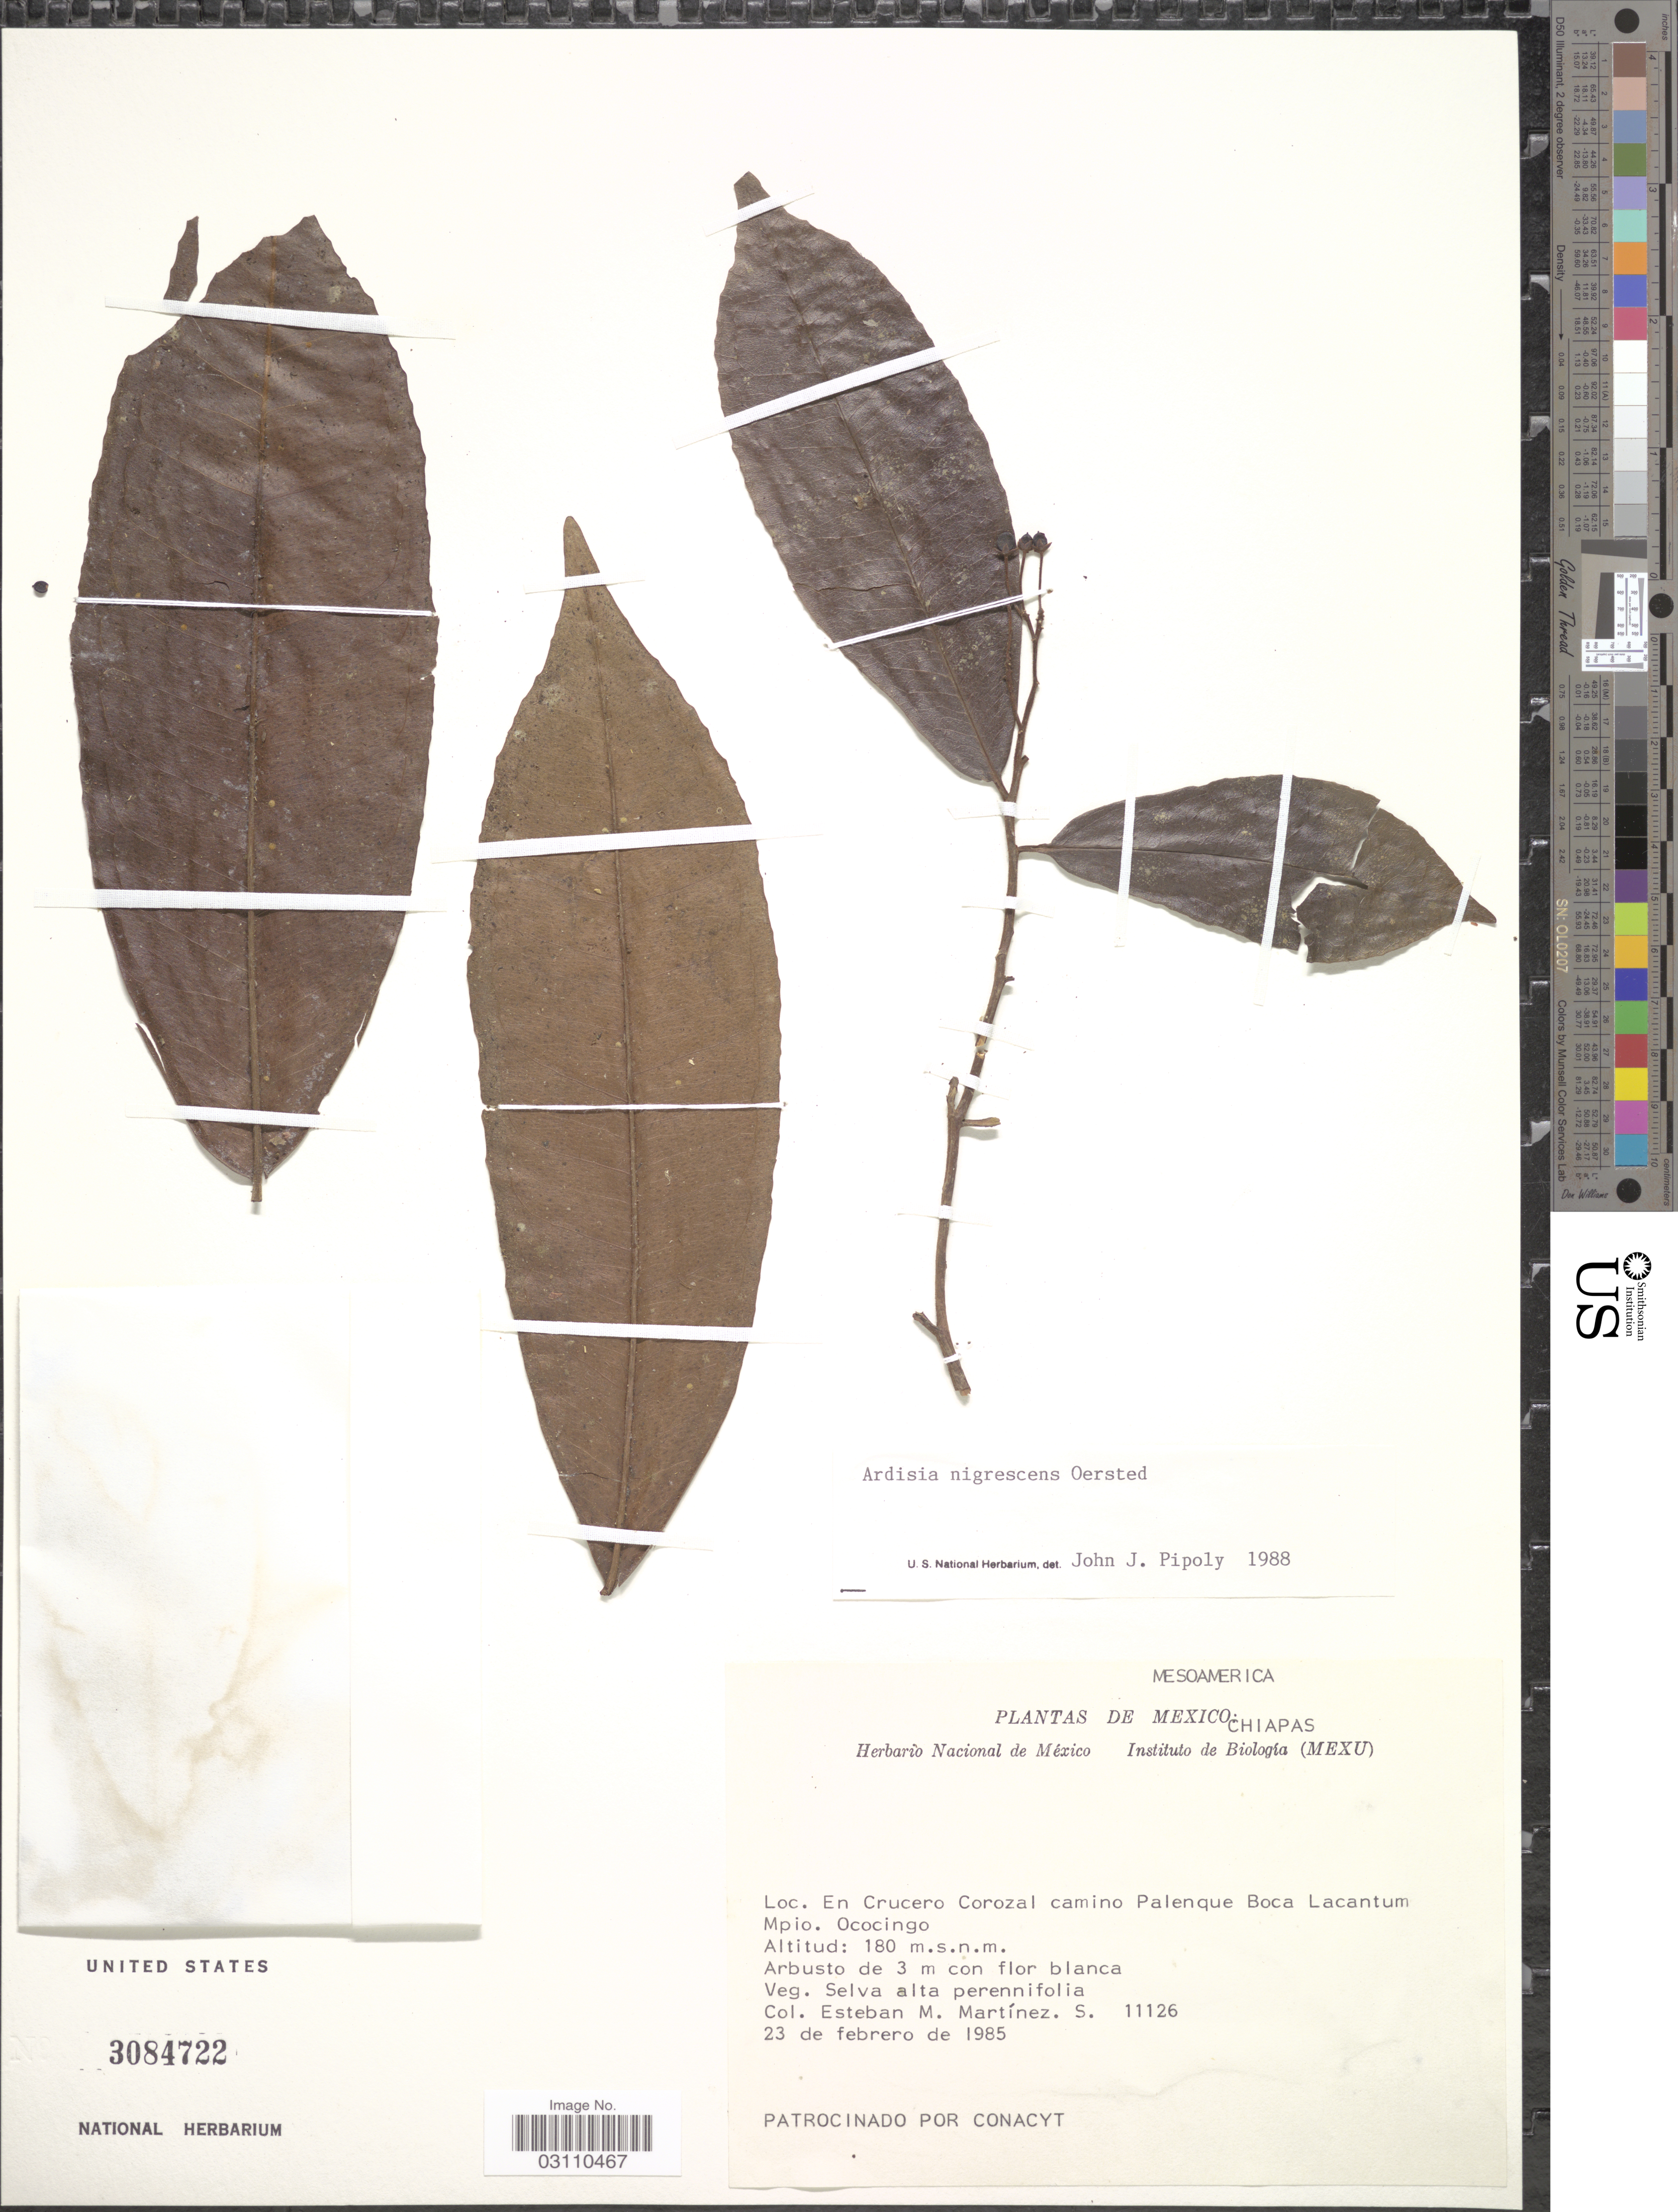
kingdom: Plantae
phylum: Tracheophyta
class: Magnoliopsida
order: Ericales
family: Primulaceae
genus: Ardisia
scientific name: Ardisia nigrescens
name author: Oerst.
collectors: E. M. Martínez S.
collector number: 11126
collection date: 1985-02-23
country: Mexico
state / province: Chiapas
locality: En Crucero Corozal camino Palenque Boca Lacantum Mpio. Ococingo.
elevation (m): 180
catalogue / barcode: US 3084722